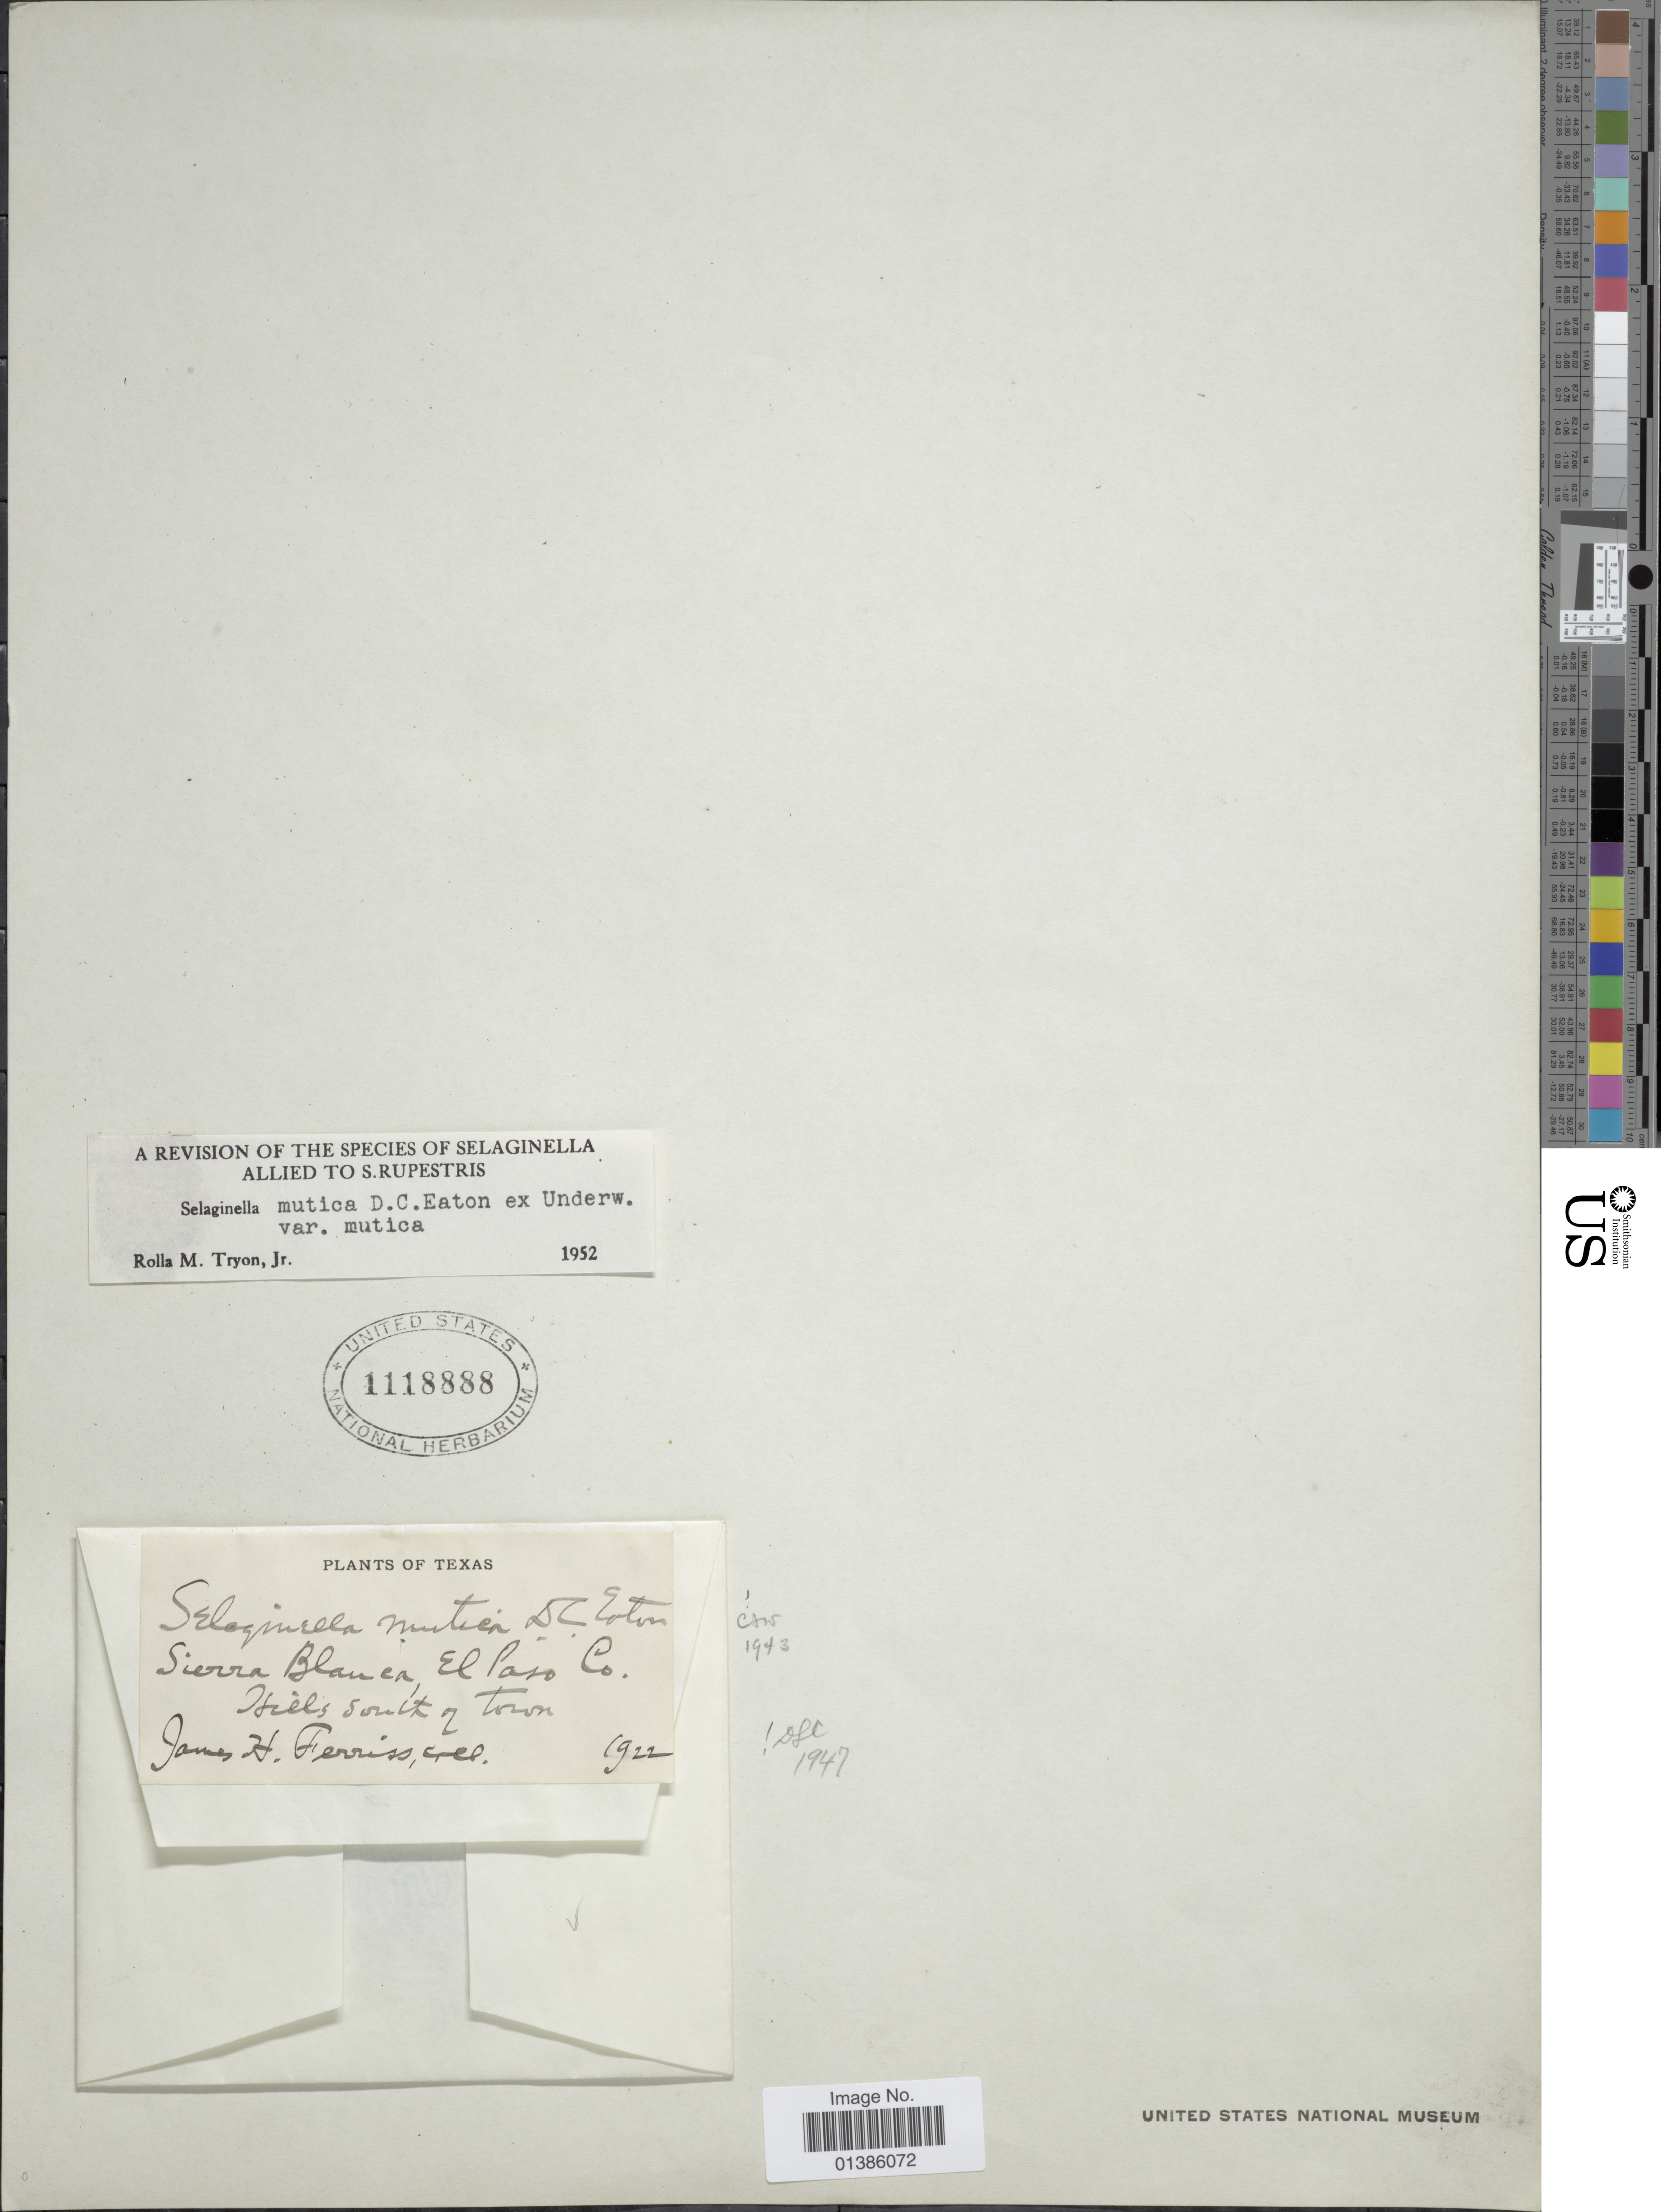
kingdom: Plantae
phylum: Tracheophyta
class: Lycopodiopsida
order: Selaginellales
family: Selaginellaceae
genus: Selaginella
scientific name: Selaginella mutica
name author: D.C. Eaton in Underw.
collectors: J. Ferriss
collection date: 1922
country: United States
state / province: Texas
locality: Sierra Blanca, El Paso Co. Hills south of town.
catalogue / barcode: US 1118888